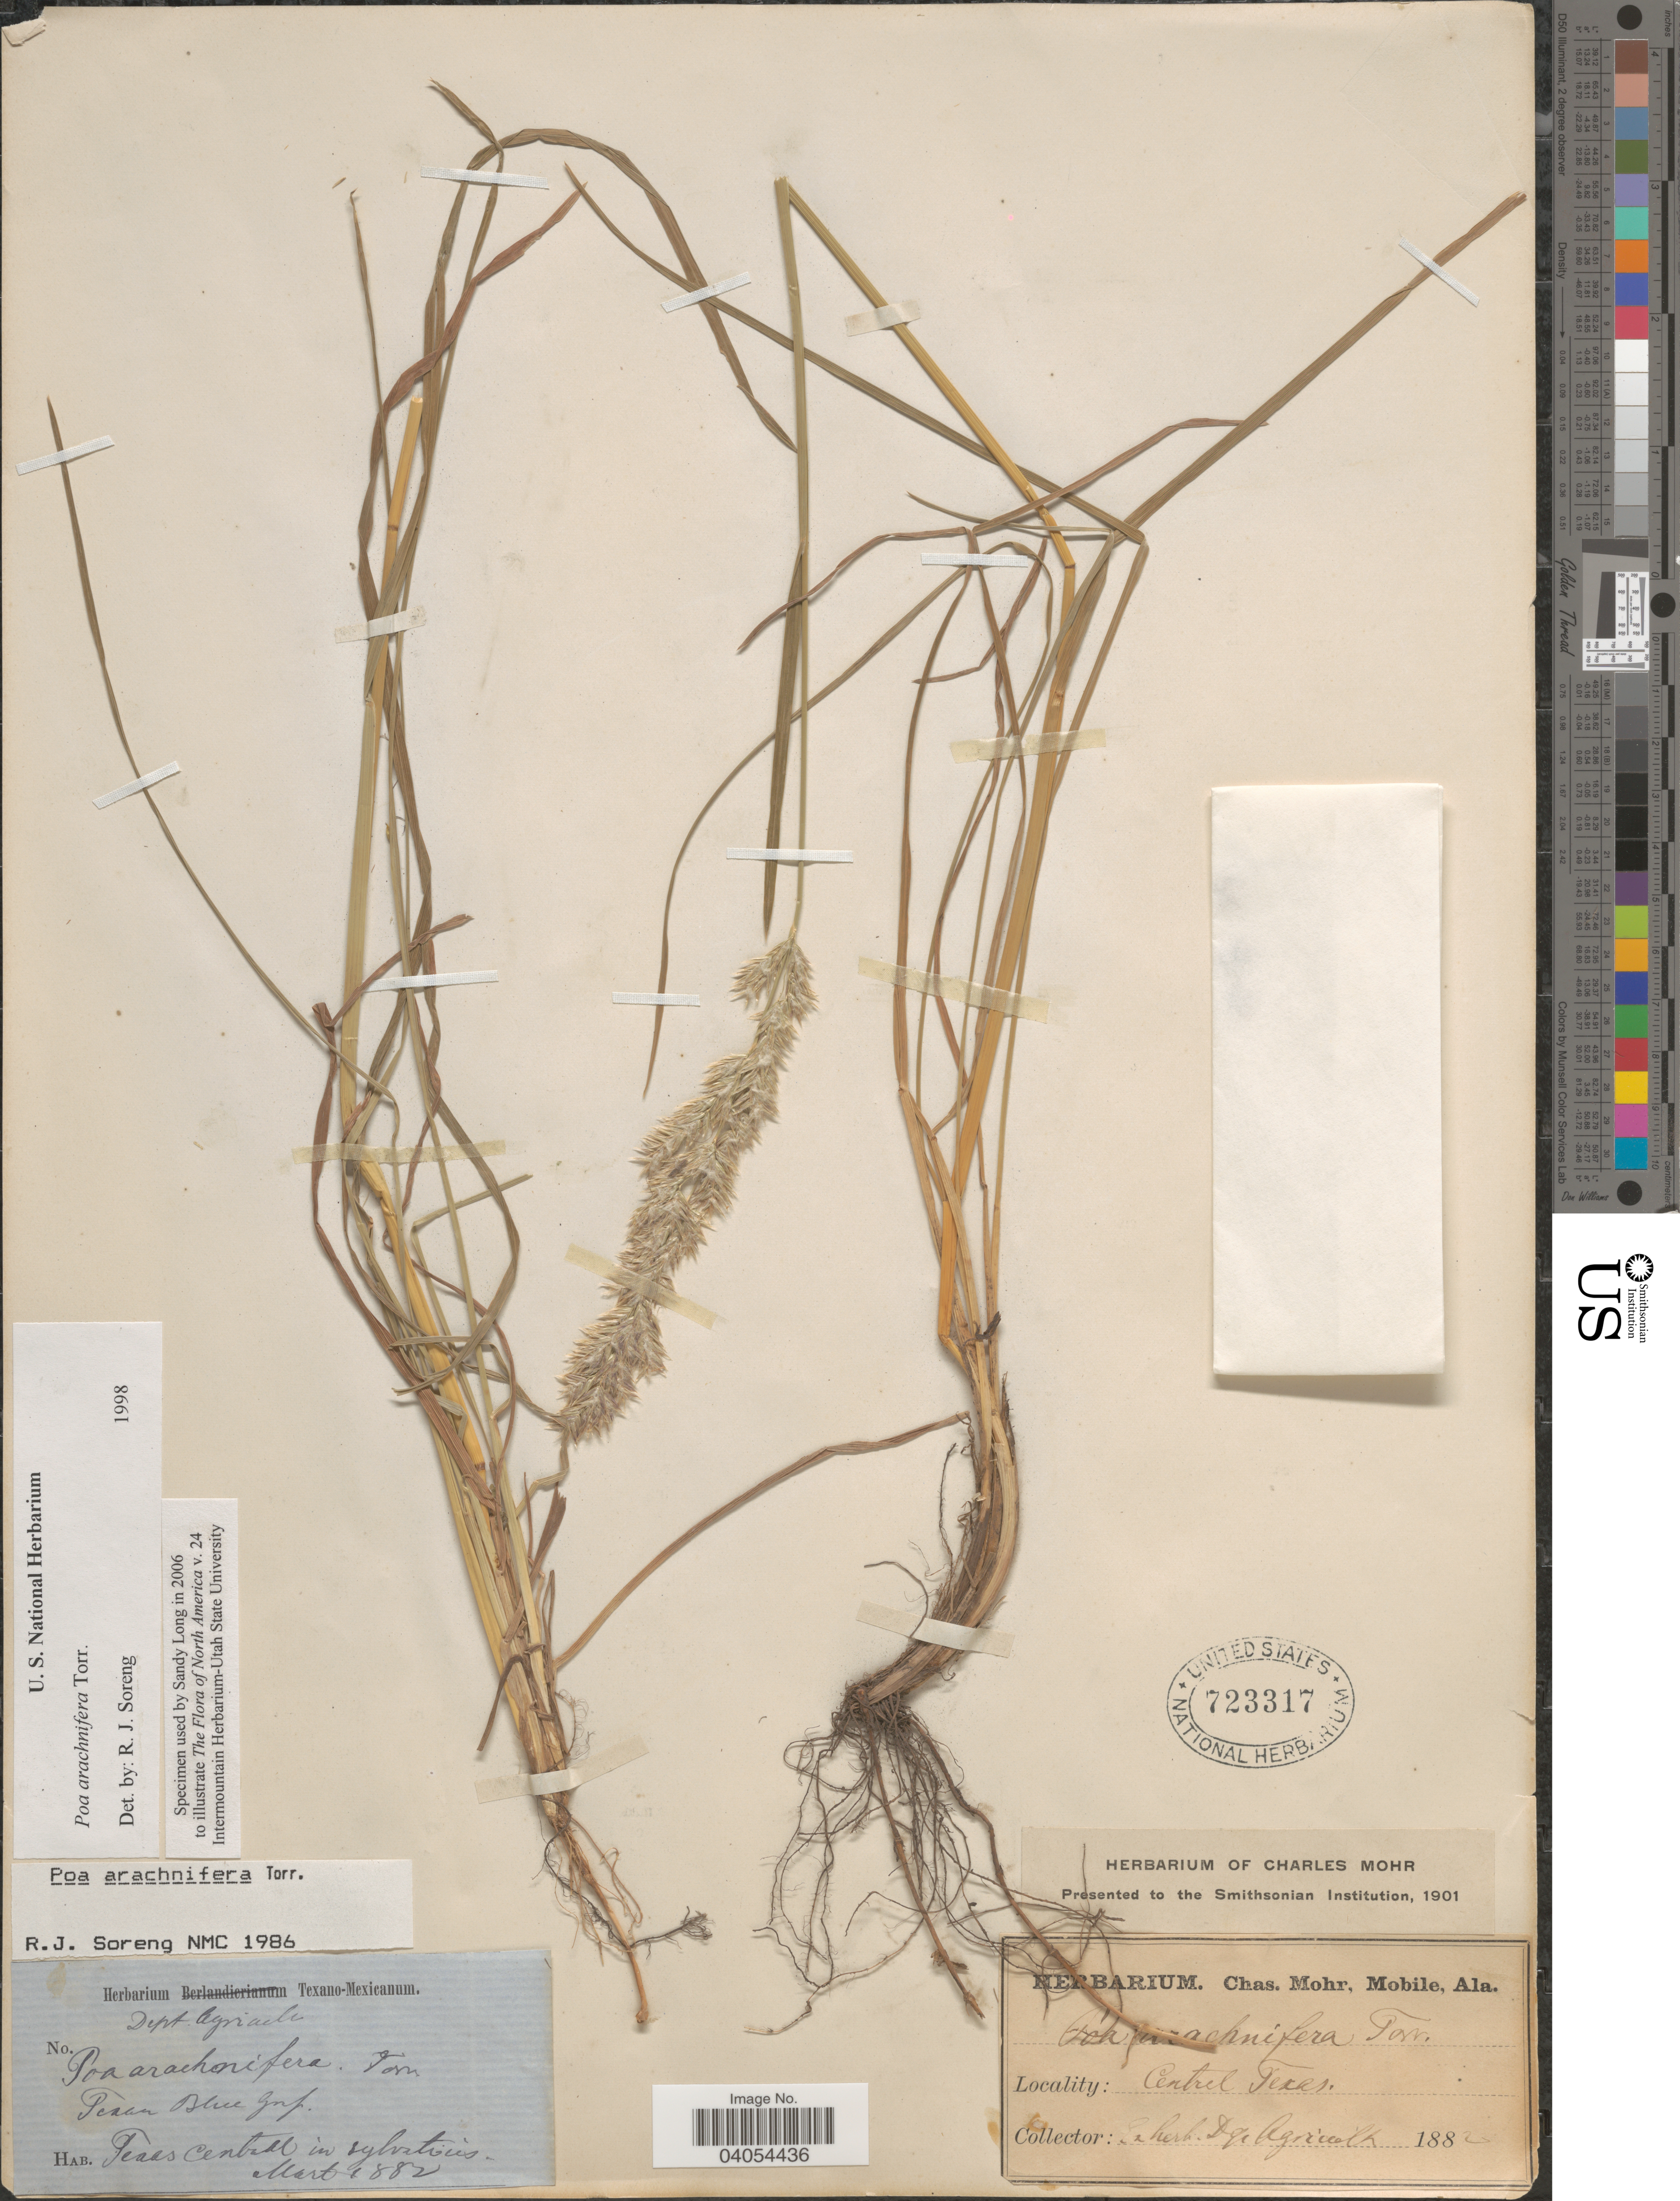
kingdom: Plantae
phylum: Tracheophyta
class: Liliopsida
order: Poales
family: Poaceae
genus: Poa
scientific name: Poa arachnifera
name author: Torr.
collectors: Ex Herb. Texano-Mexicanum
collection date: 1882-03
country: United States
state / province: Texas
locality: Texas Blue Gap. Texas Central in sylvaticis. Central Texas.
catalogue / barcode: US 723317